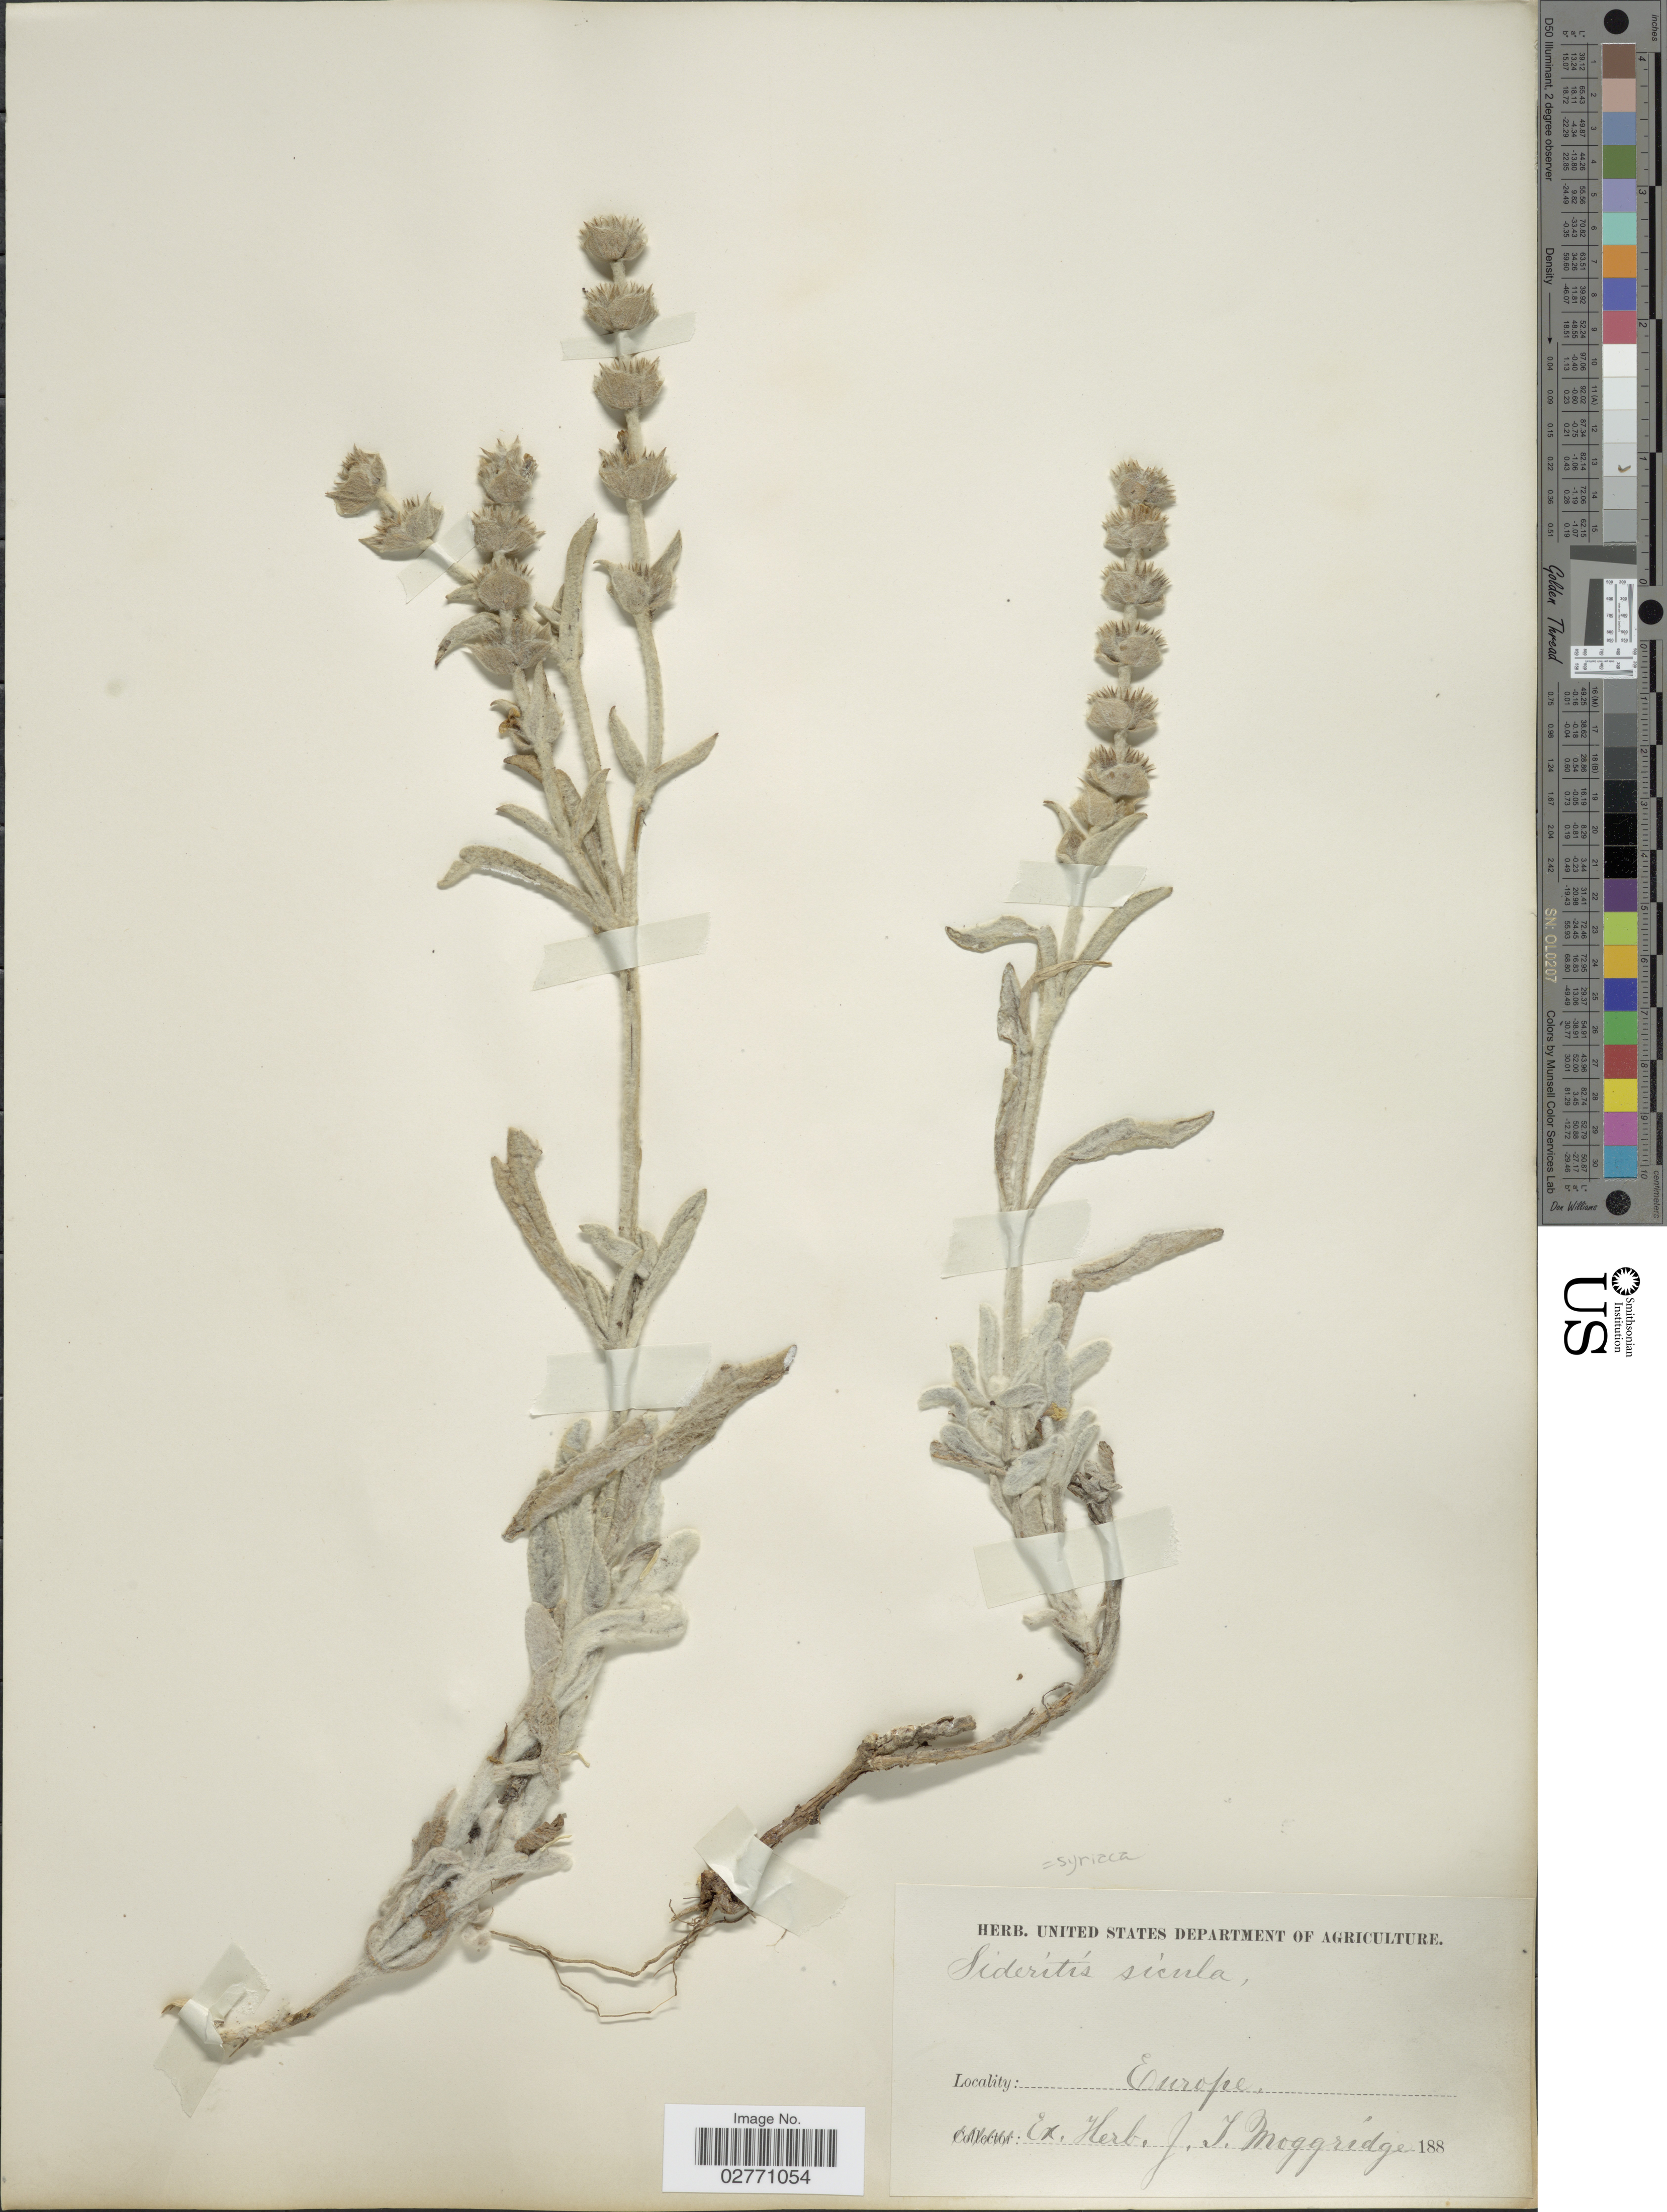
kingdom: Plantae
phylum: Tracheophyta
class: Magnoliopsida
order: Lamiales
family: Lamiaceae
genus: Sideritis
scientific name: Sideritis syriaca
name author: L.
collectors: ex herb. J.T. Moggridge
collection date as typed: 188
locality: Europe.